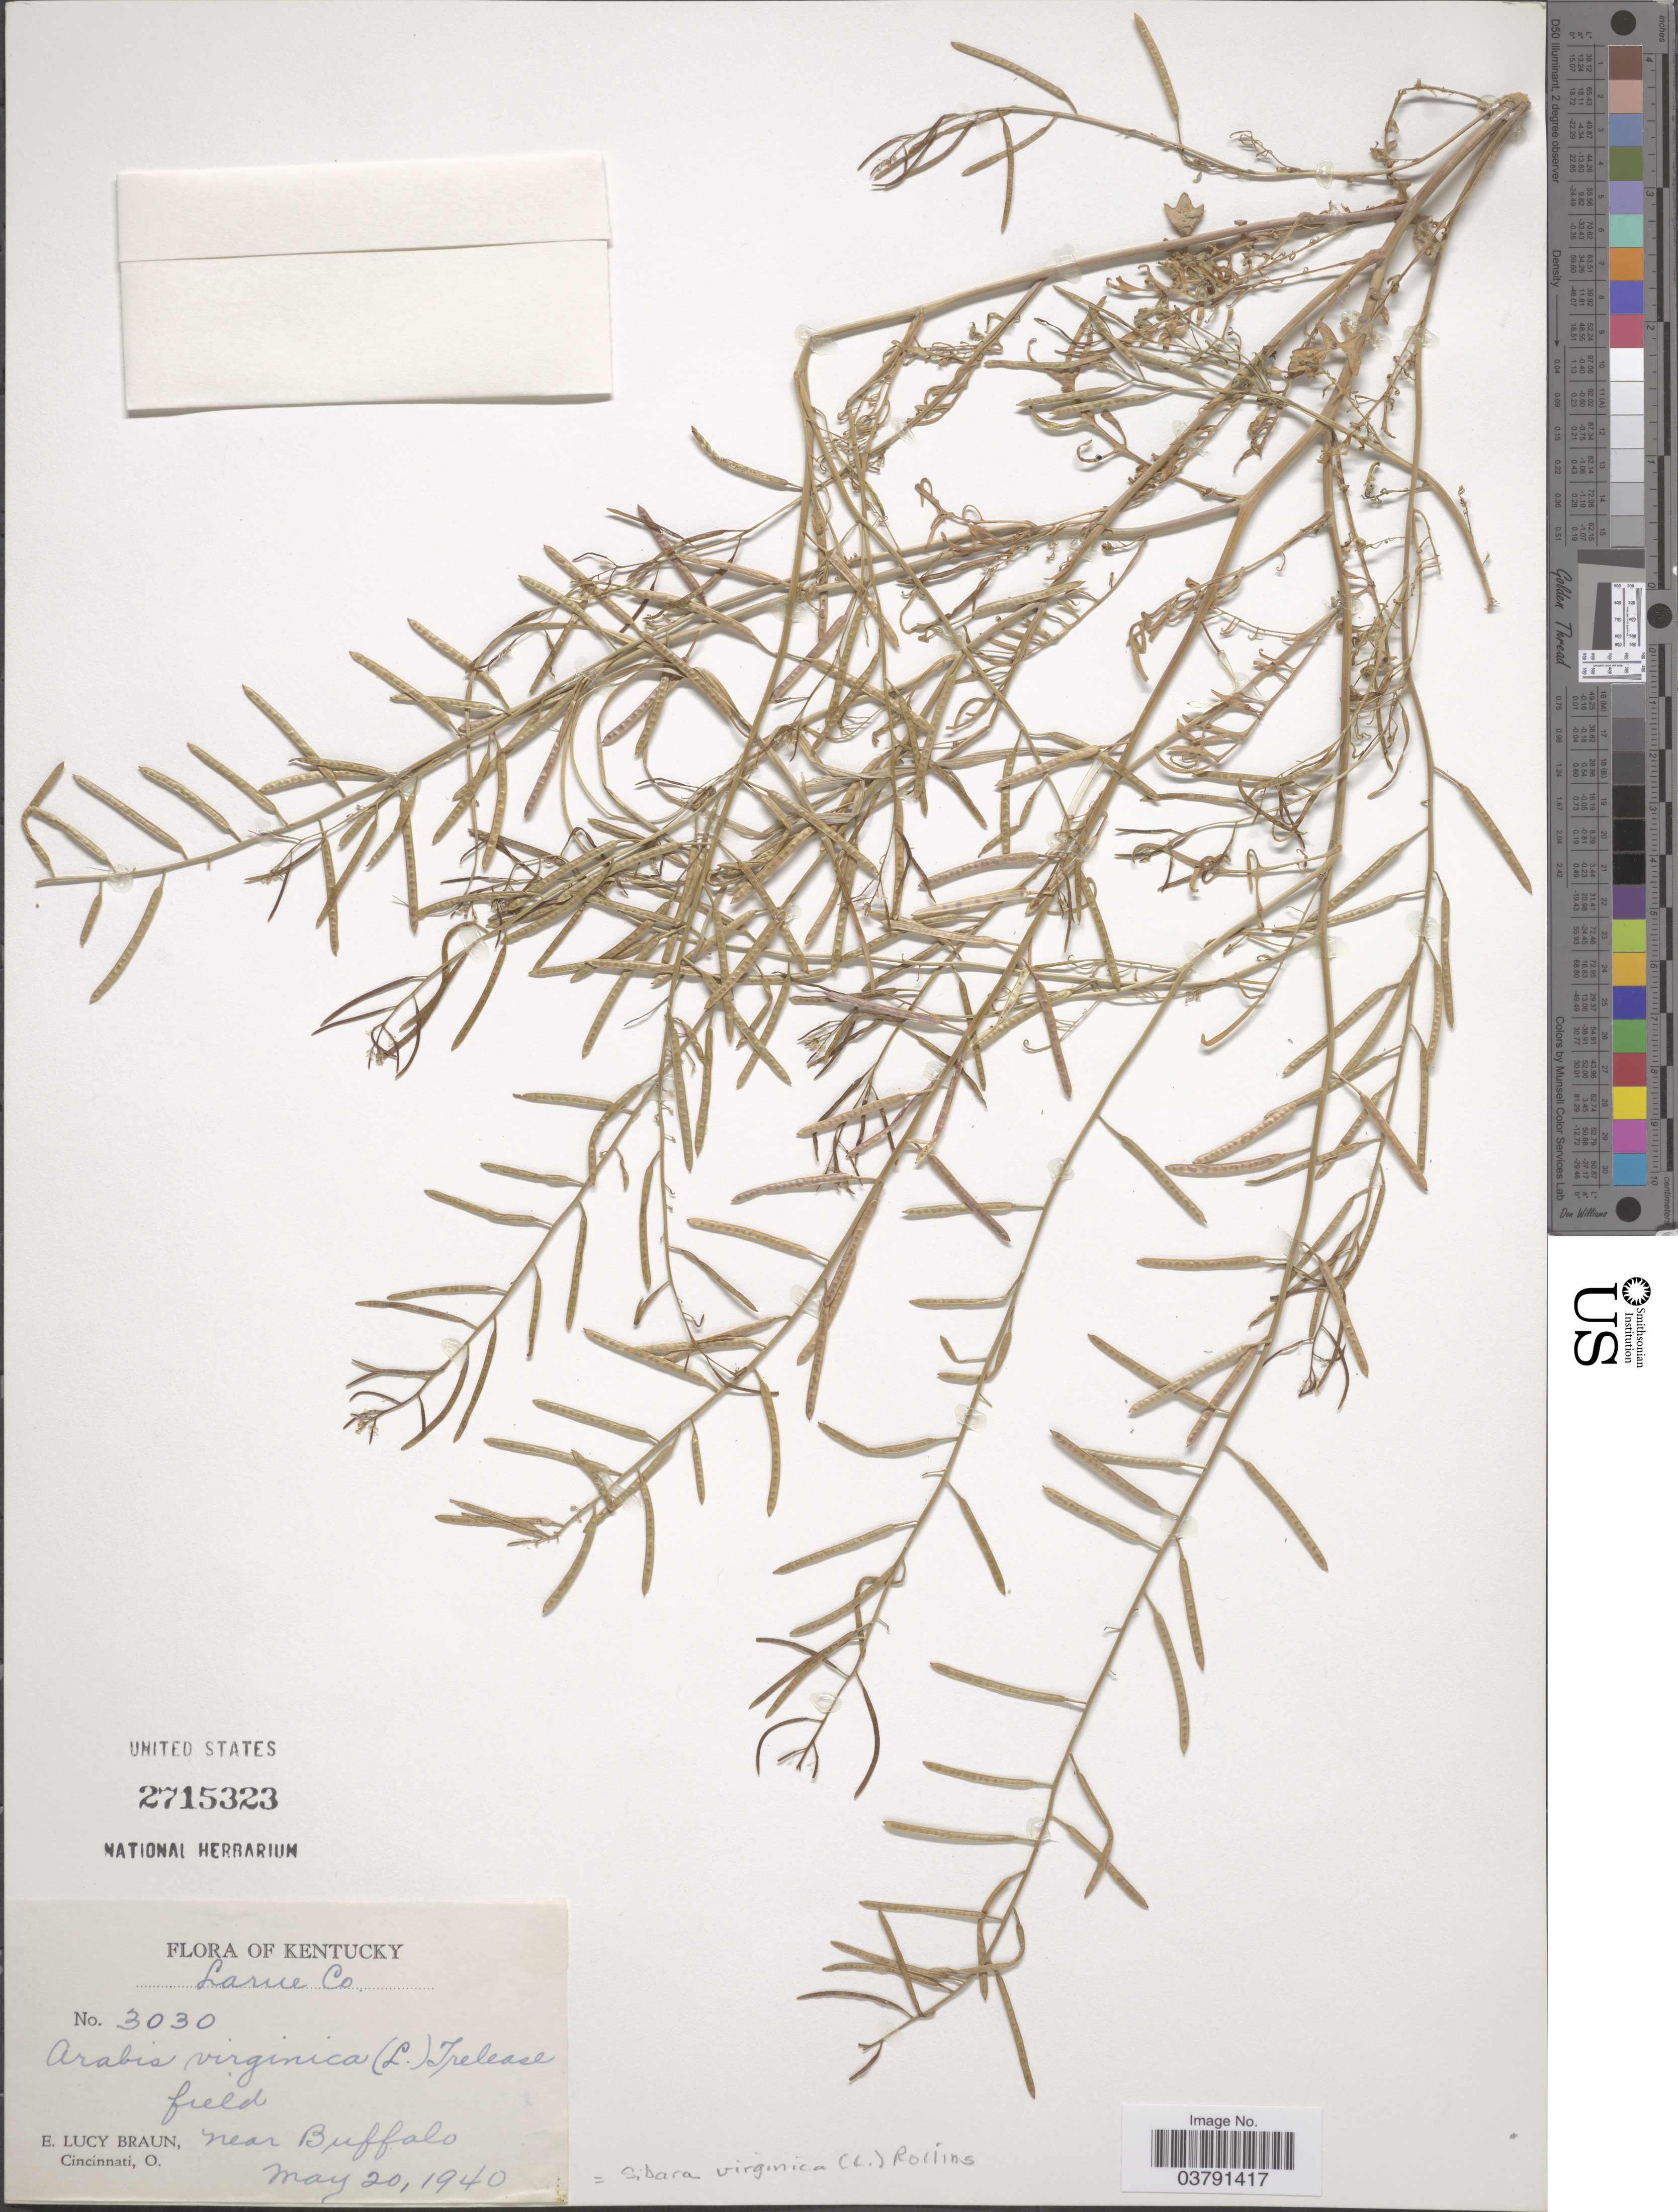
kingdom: Plantae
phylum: Tracheophyta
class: Magnoliopsida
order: Brassicales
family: Brassicaceae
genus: Planodes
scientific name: Planodes virginicum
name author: (L.) Greene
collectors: E. L. Braun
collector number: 3030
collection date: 1940-05-20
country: United States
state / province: Kentucky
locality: Larue Co. Near Buffalo.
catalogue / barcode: US 2715323